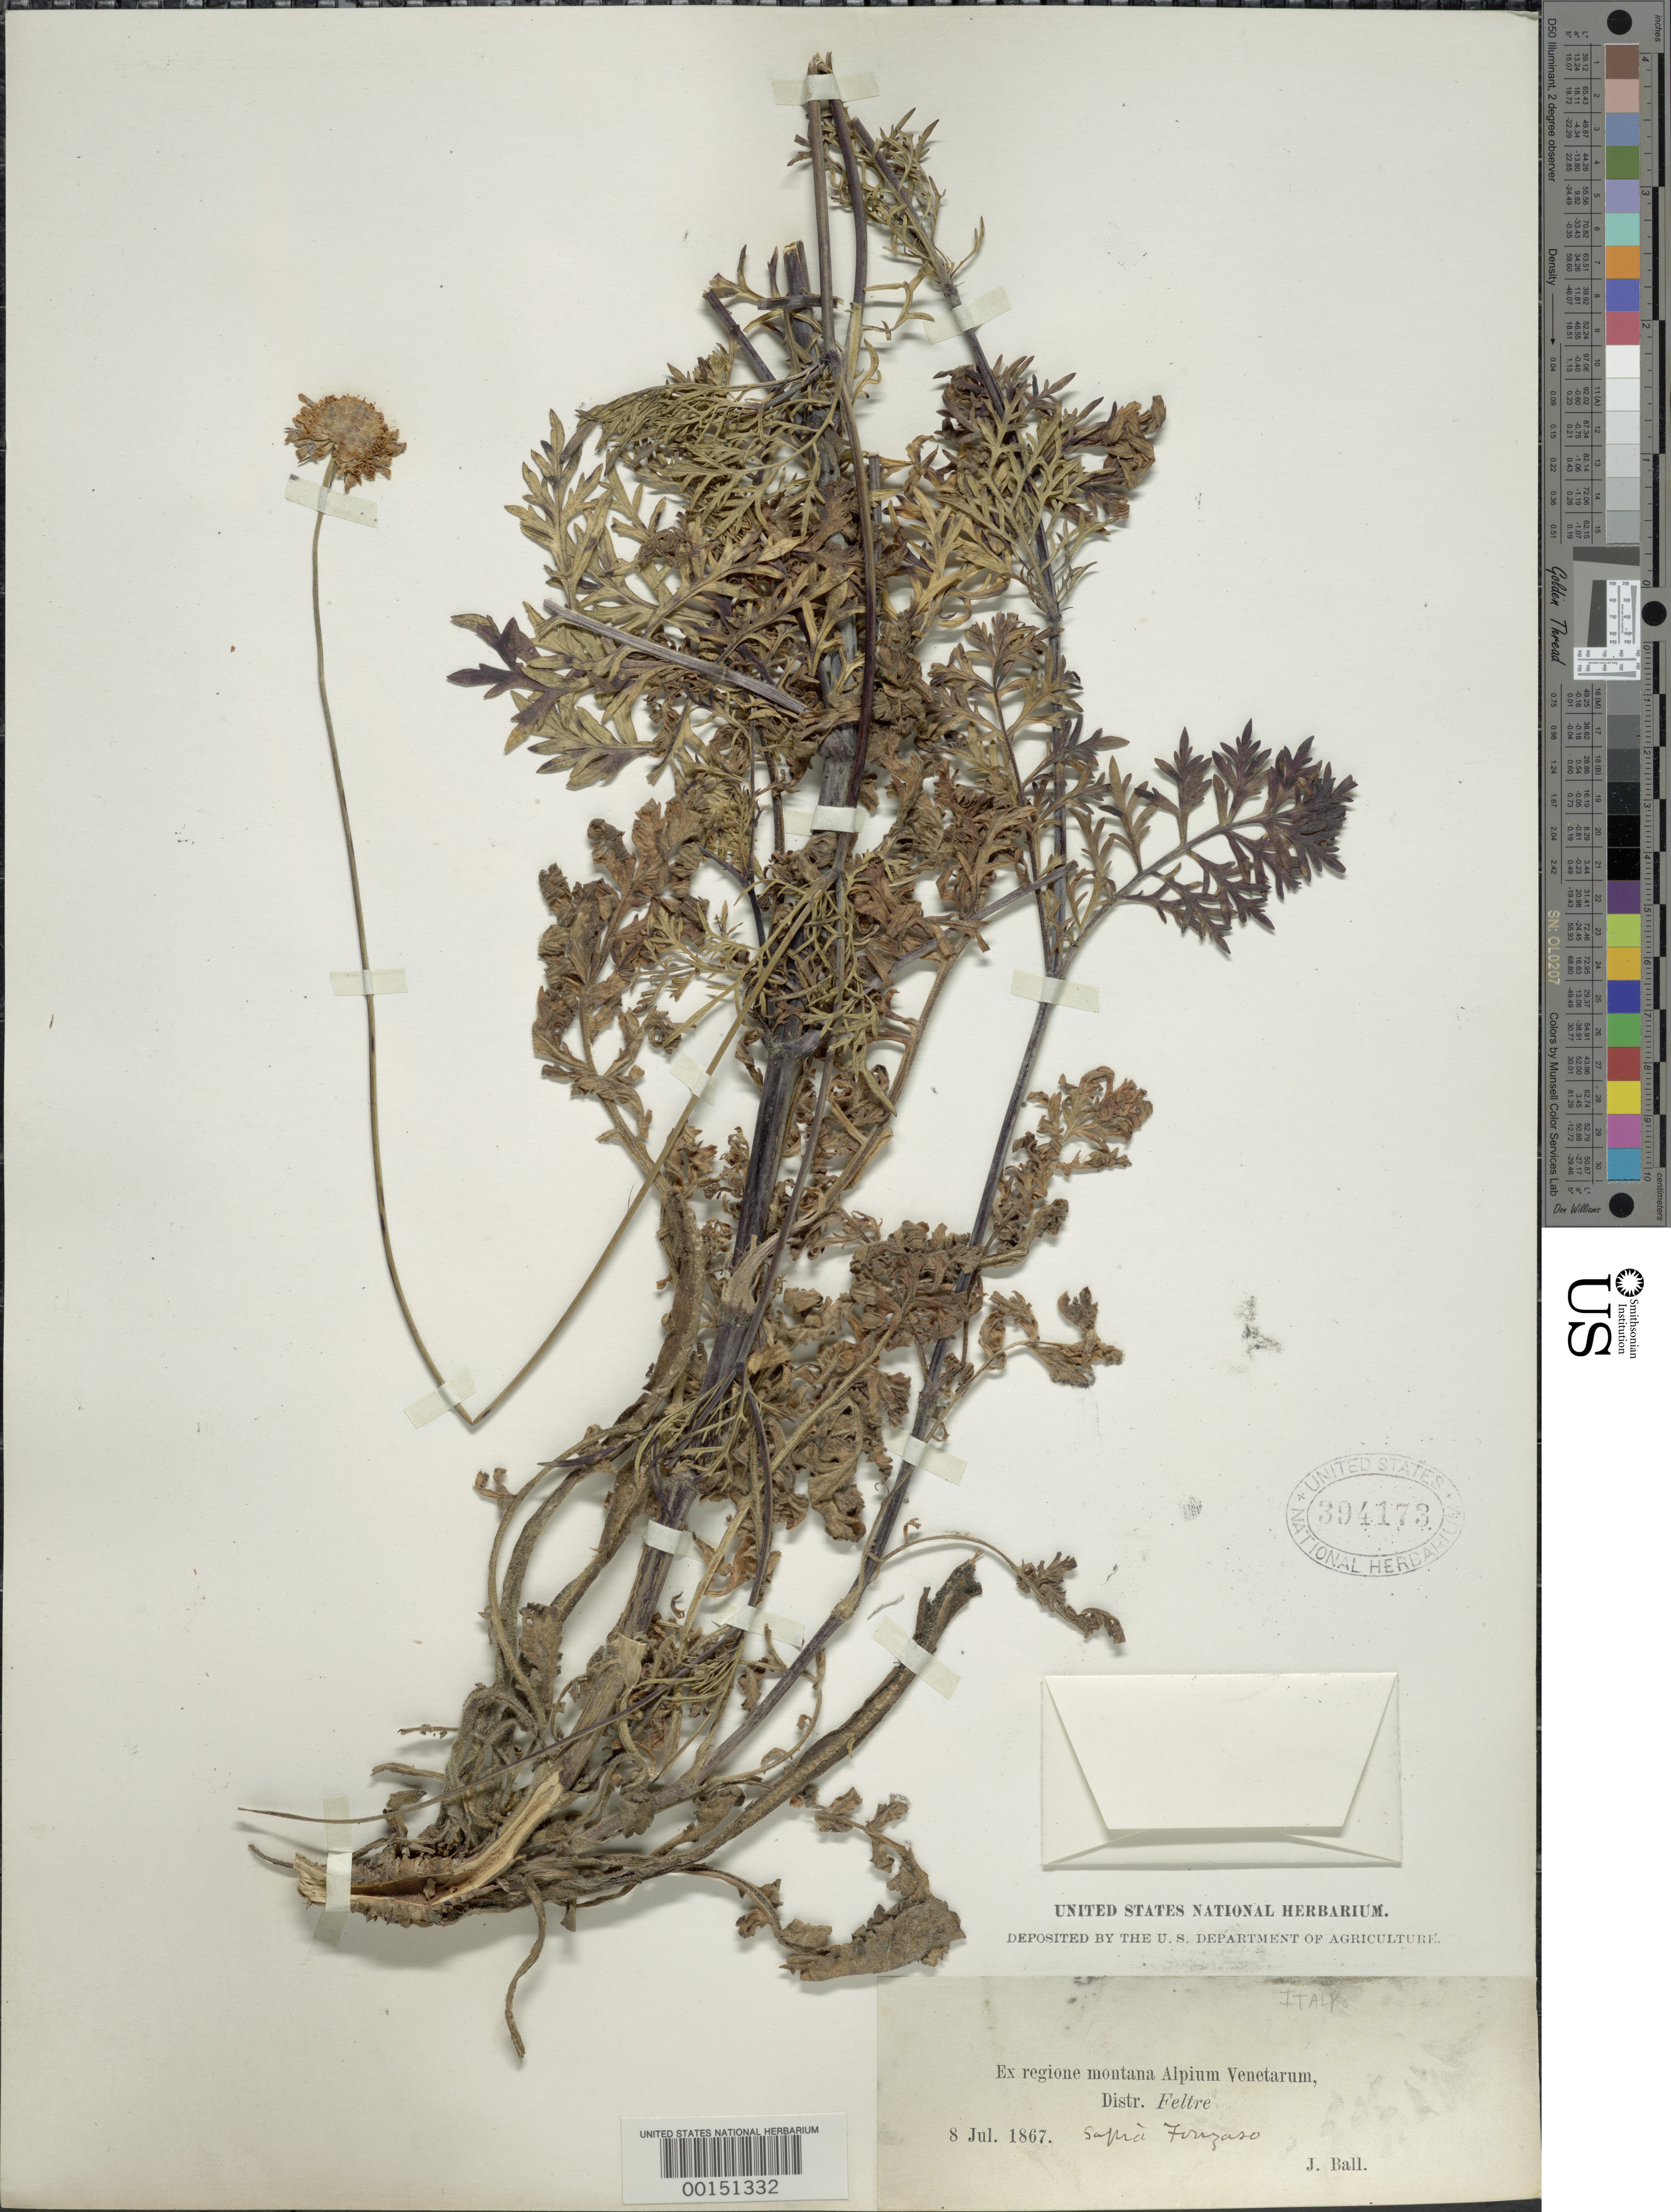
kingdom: Plantae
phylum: Tracheophyta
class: Magnoliopsida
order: Dipsacales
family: Caprifoliaceae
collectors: J. Ball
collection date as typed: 08 Jul 1867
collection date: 1867-07-08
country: Italy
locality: Feltre Dist.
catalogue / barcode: US 394173